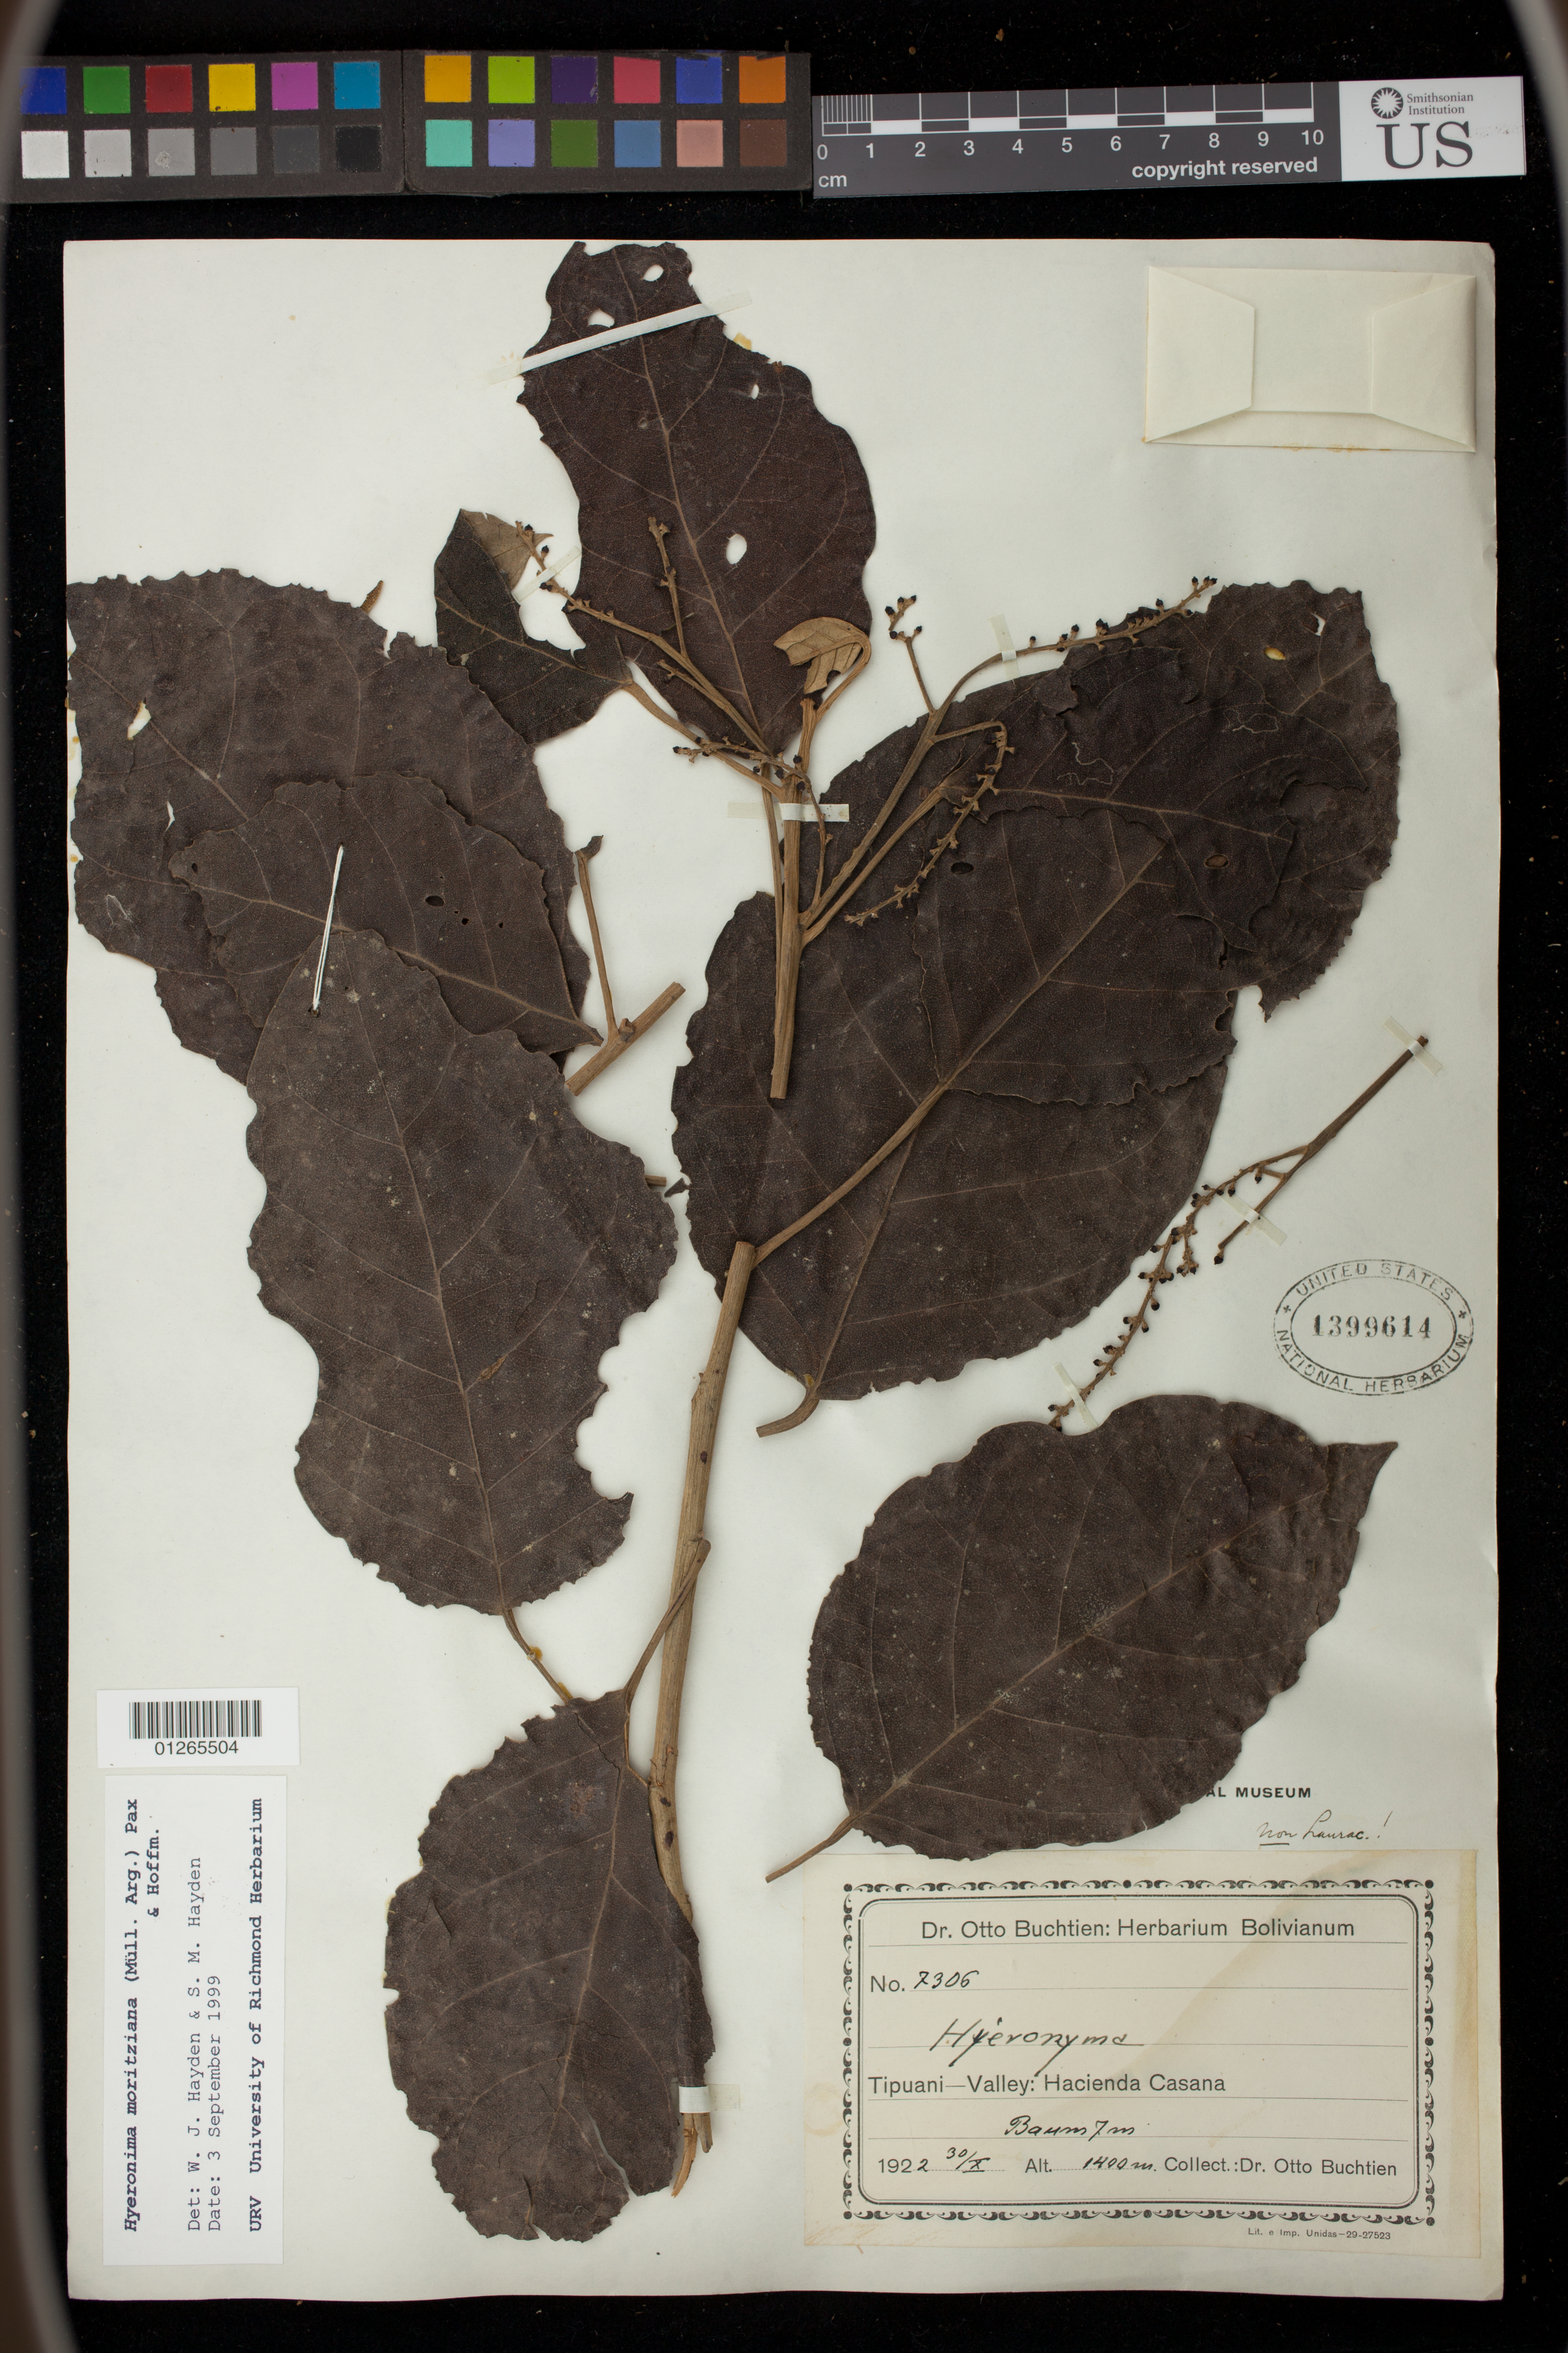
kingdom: Plantae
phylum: Tracheophyta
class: Magnoliopsida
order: Malpighiales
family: Phyllanthaceae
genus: Hieronyma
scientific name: Hieronyma moritziana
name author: (Müll. Arg.) Pax ex K. Hoffm.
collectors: O. Buchtien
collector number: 7306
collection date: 1922-10-30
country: Bolivia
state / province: La Paz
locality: Tipuani- Valley: Hacienda Casana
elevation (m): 1401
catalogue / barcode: US 1399614